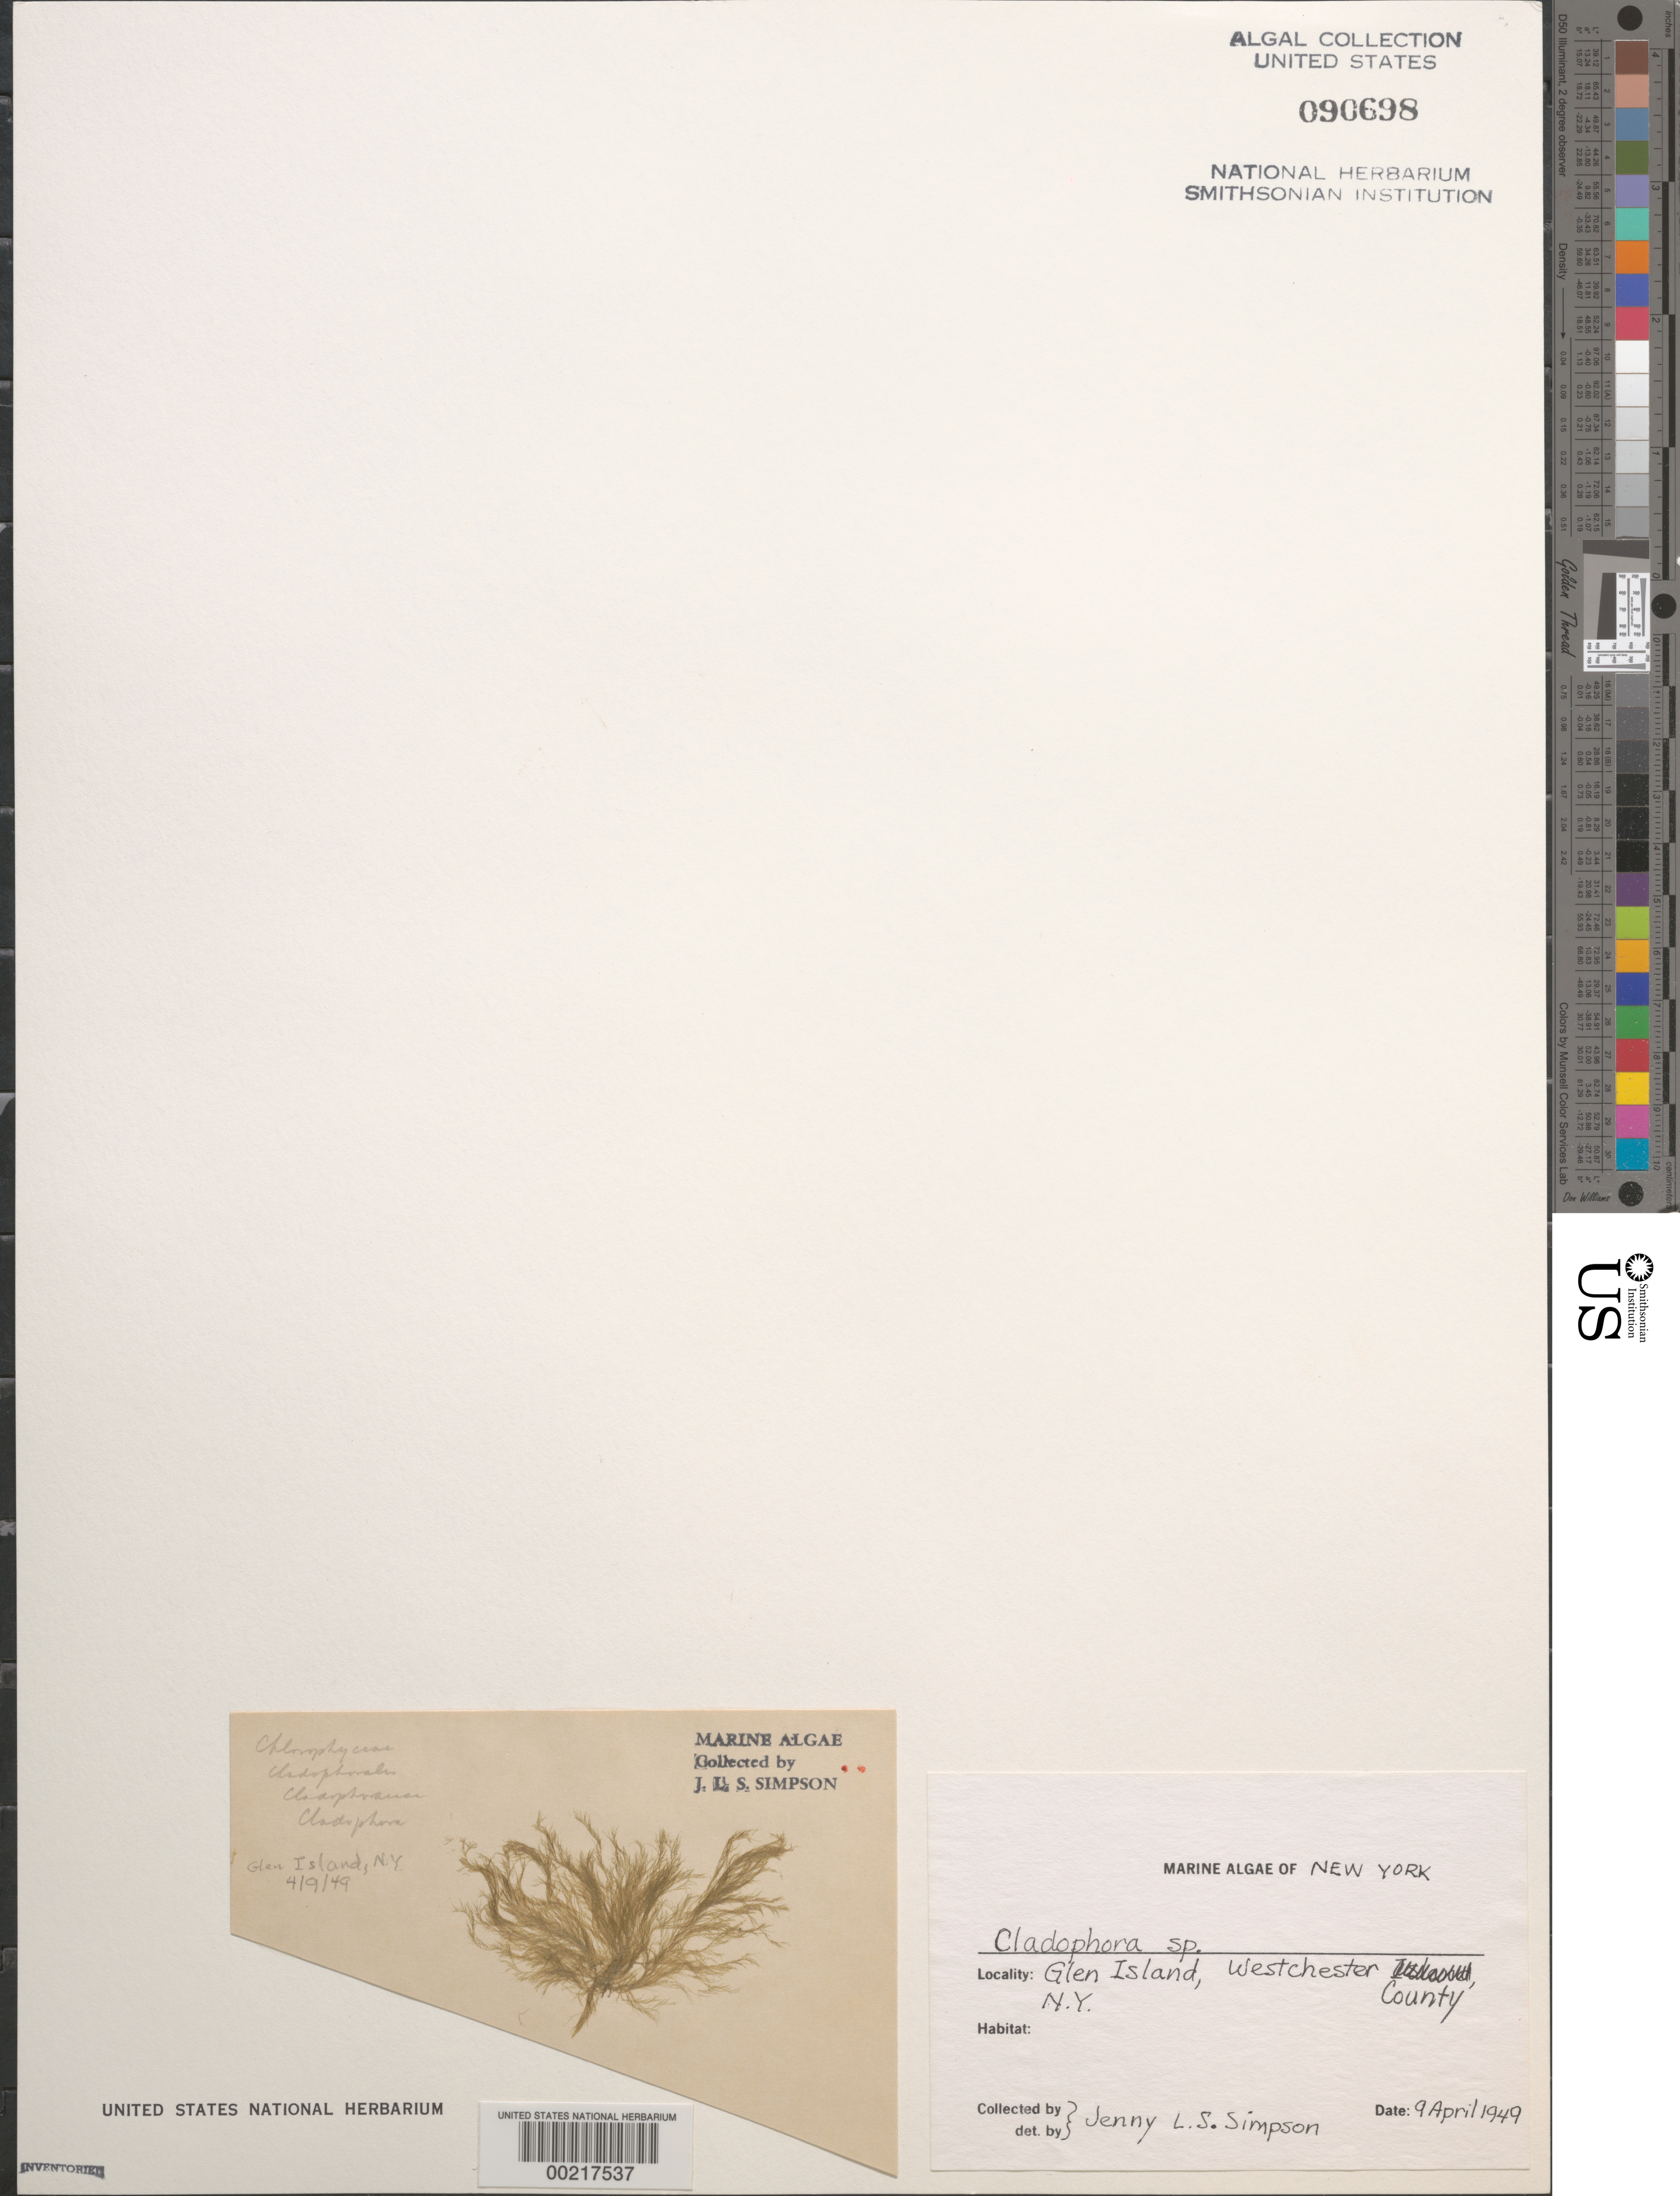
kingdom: Plantae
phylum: Chlorophyta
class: Ulvophyceae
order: Cladophorales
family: Cladophoraceae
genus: Cladophora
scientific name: Cladophora sp.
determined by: Simpson, J. L. S.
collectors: J. Simpson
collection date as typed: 09 Apr 1949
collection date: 1949-04-09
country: United States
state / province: New York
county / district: Westchester County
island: Glen Island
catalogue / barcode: US 90698